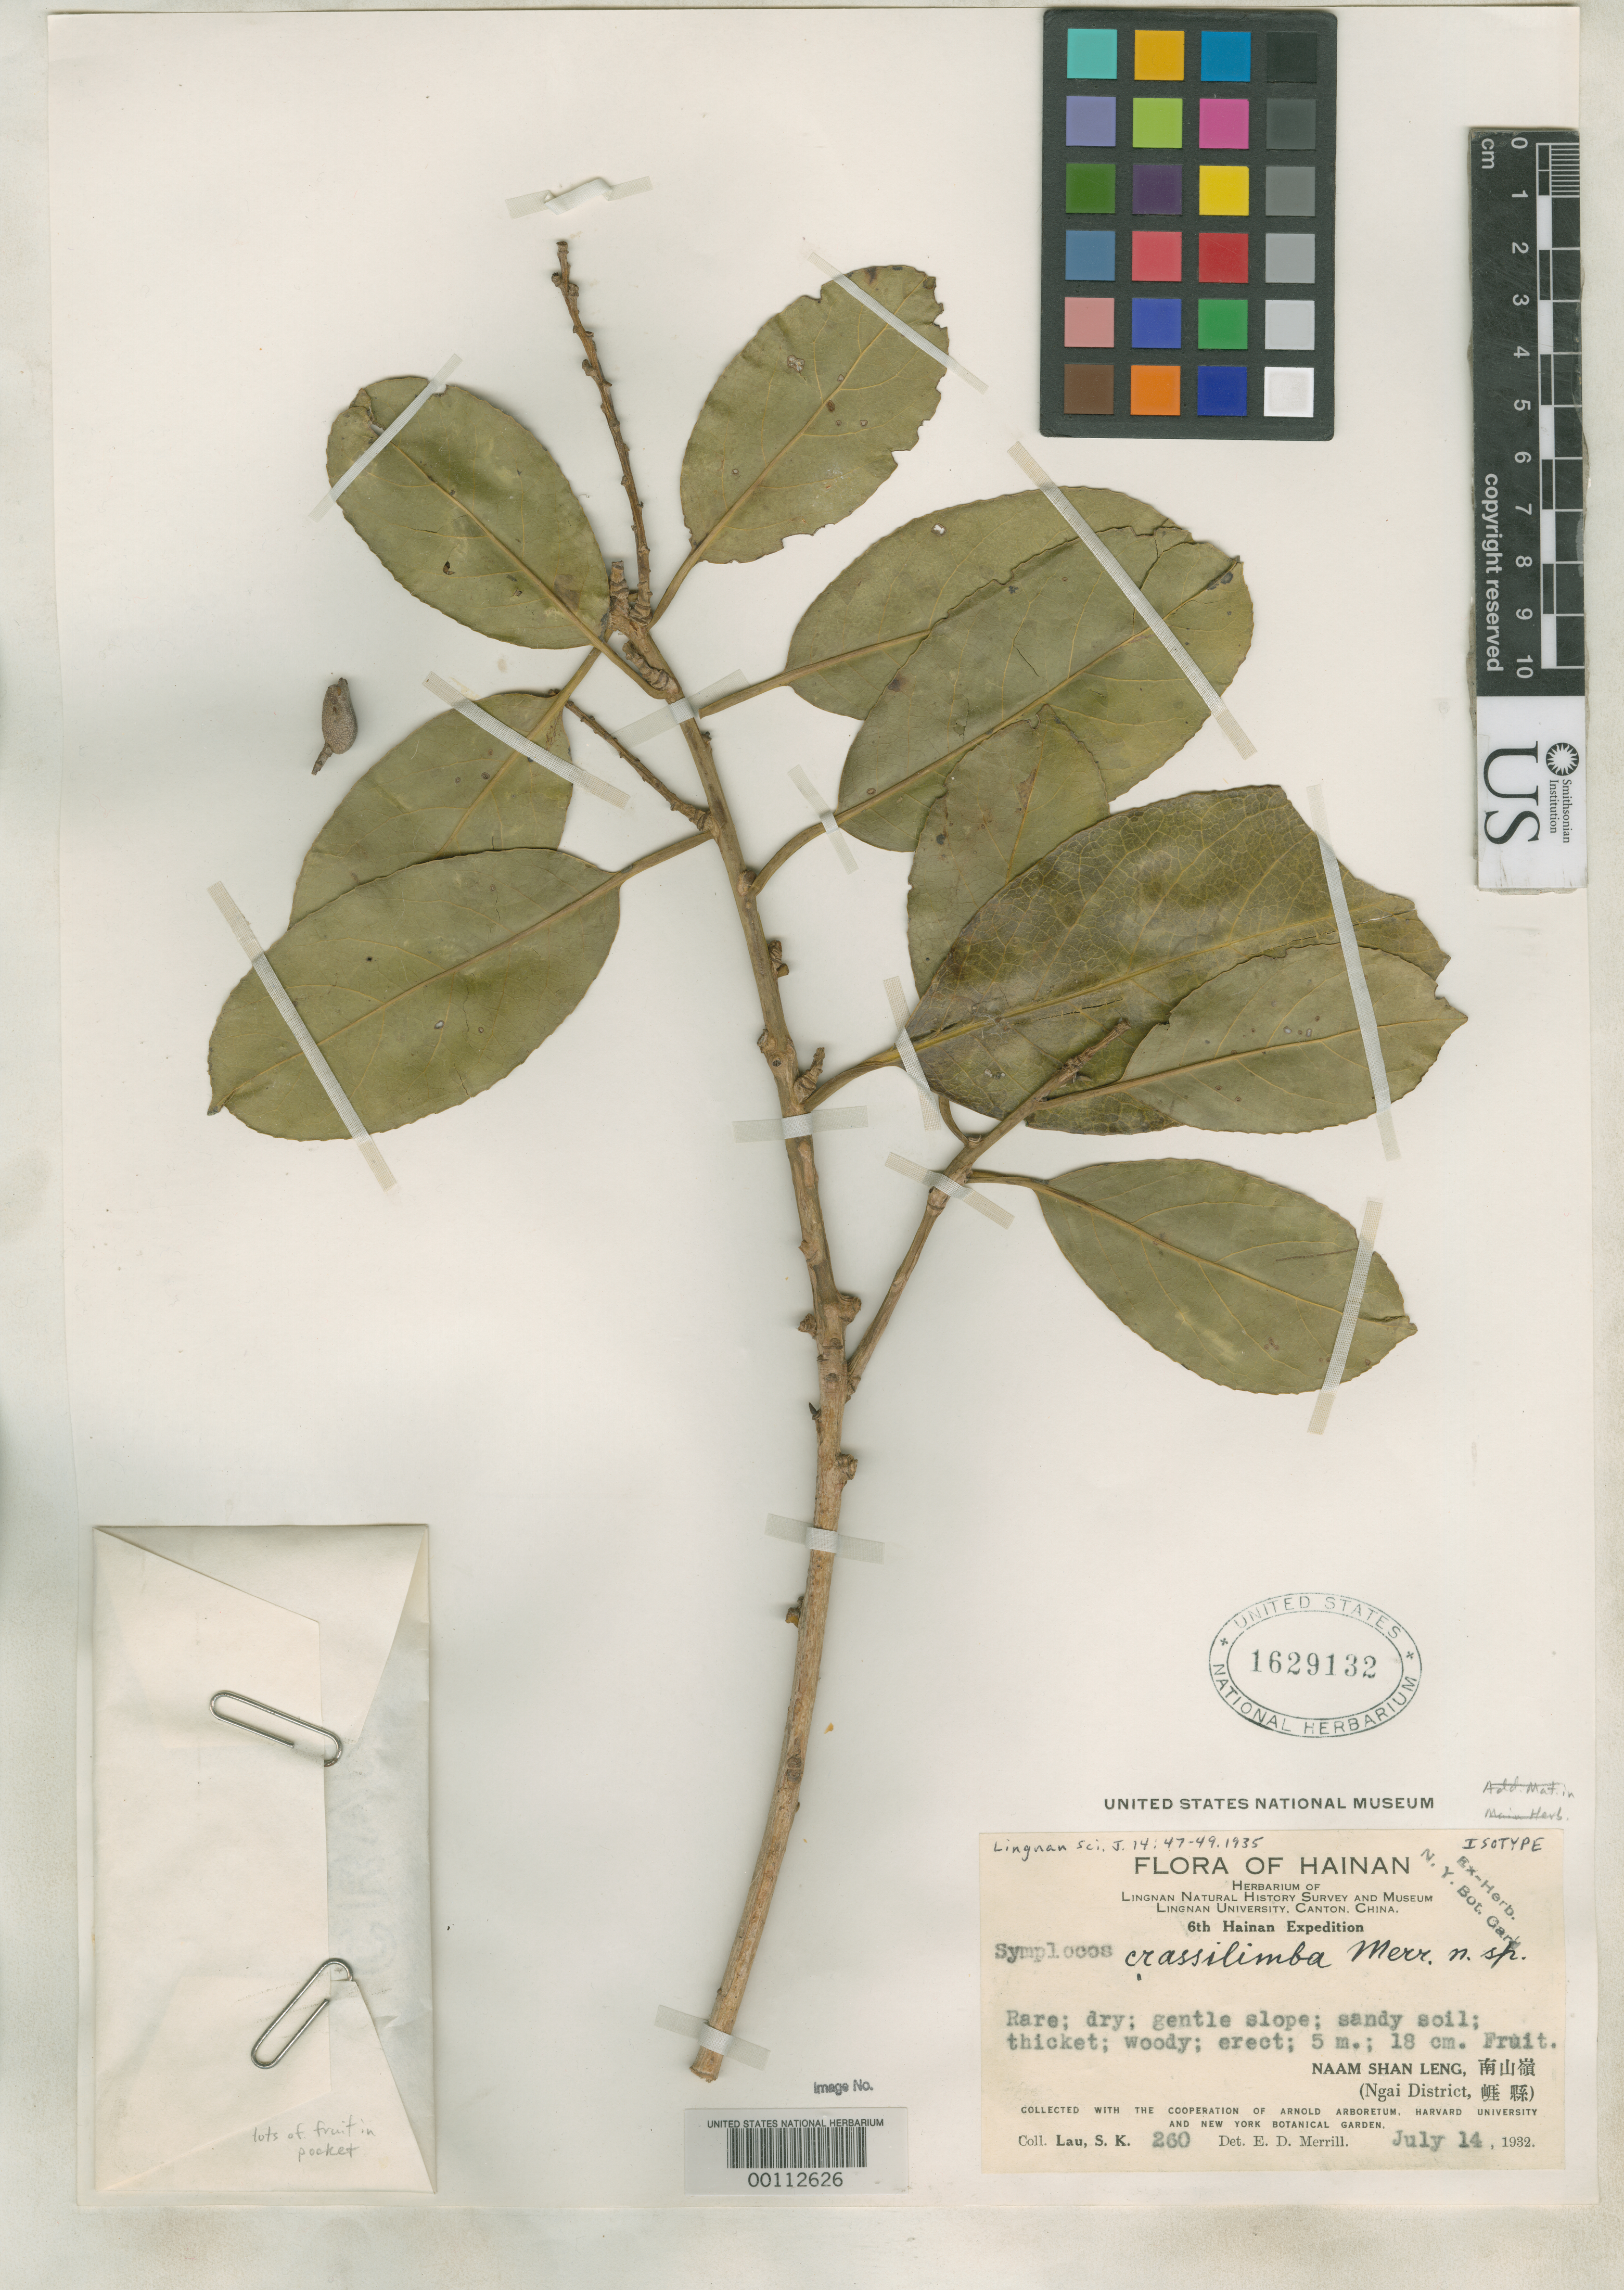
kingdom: Plantae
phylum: Tracheophyta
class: Magnoliopsida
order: Ericales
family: Symplocaceae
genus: Symplocos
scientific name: Symplocos crassilimba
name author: Merr.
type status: Isotype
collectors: S. K. Lau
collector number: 260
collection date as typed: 14 Jul 1932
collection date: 1932-07-14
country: China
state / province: Hainan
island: Hainan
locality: Naam Shan Leng.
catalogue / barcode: US 1629132